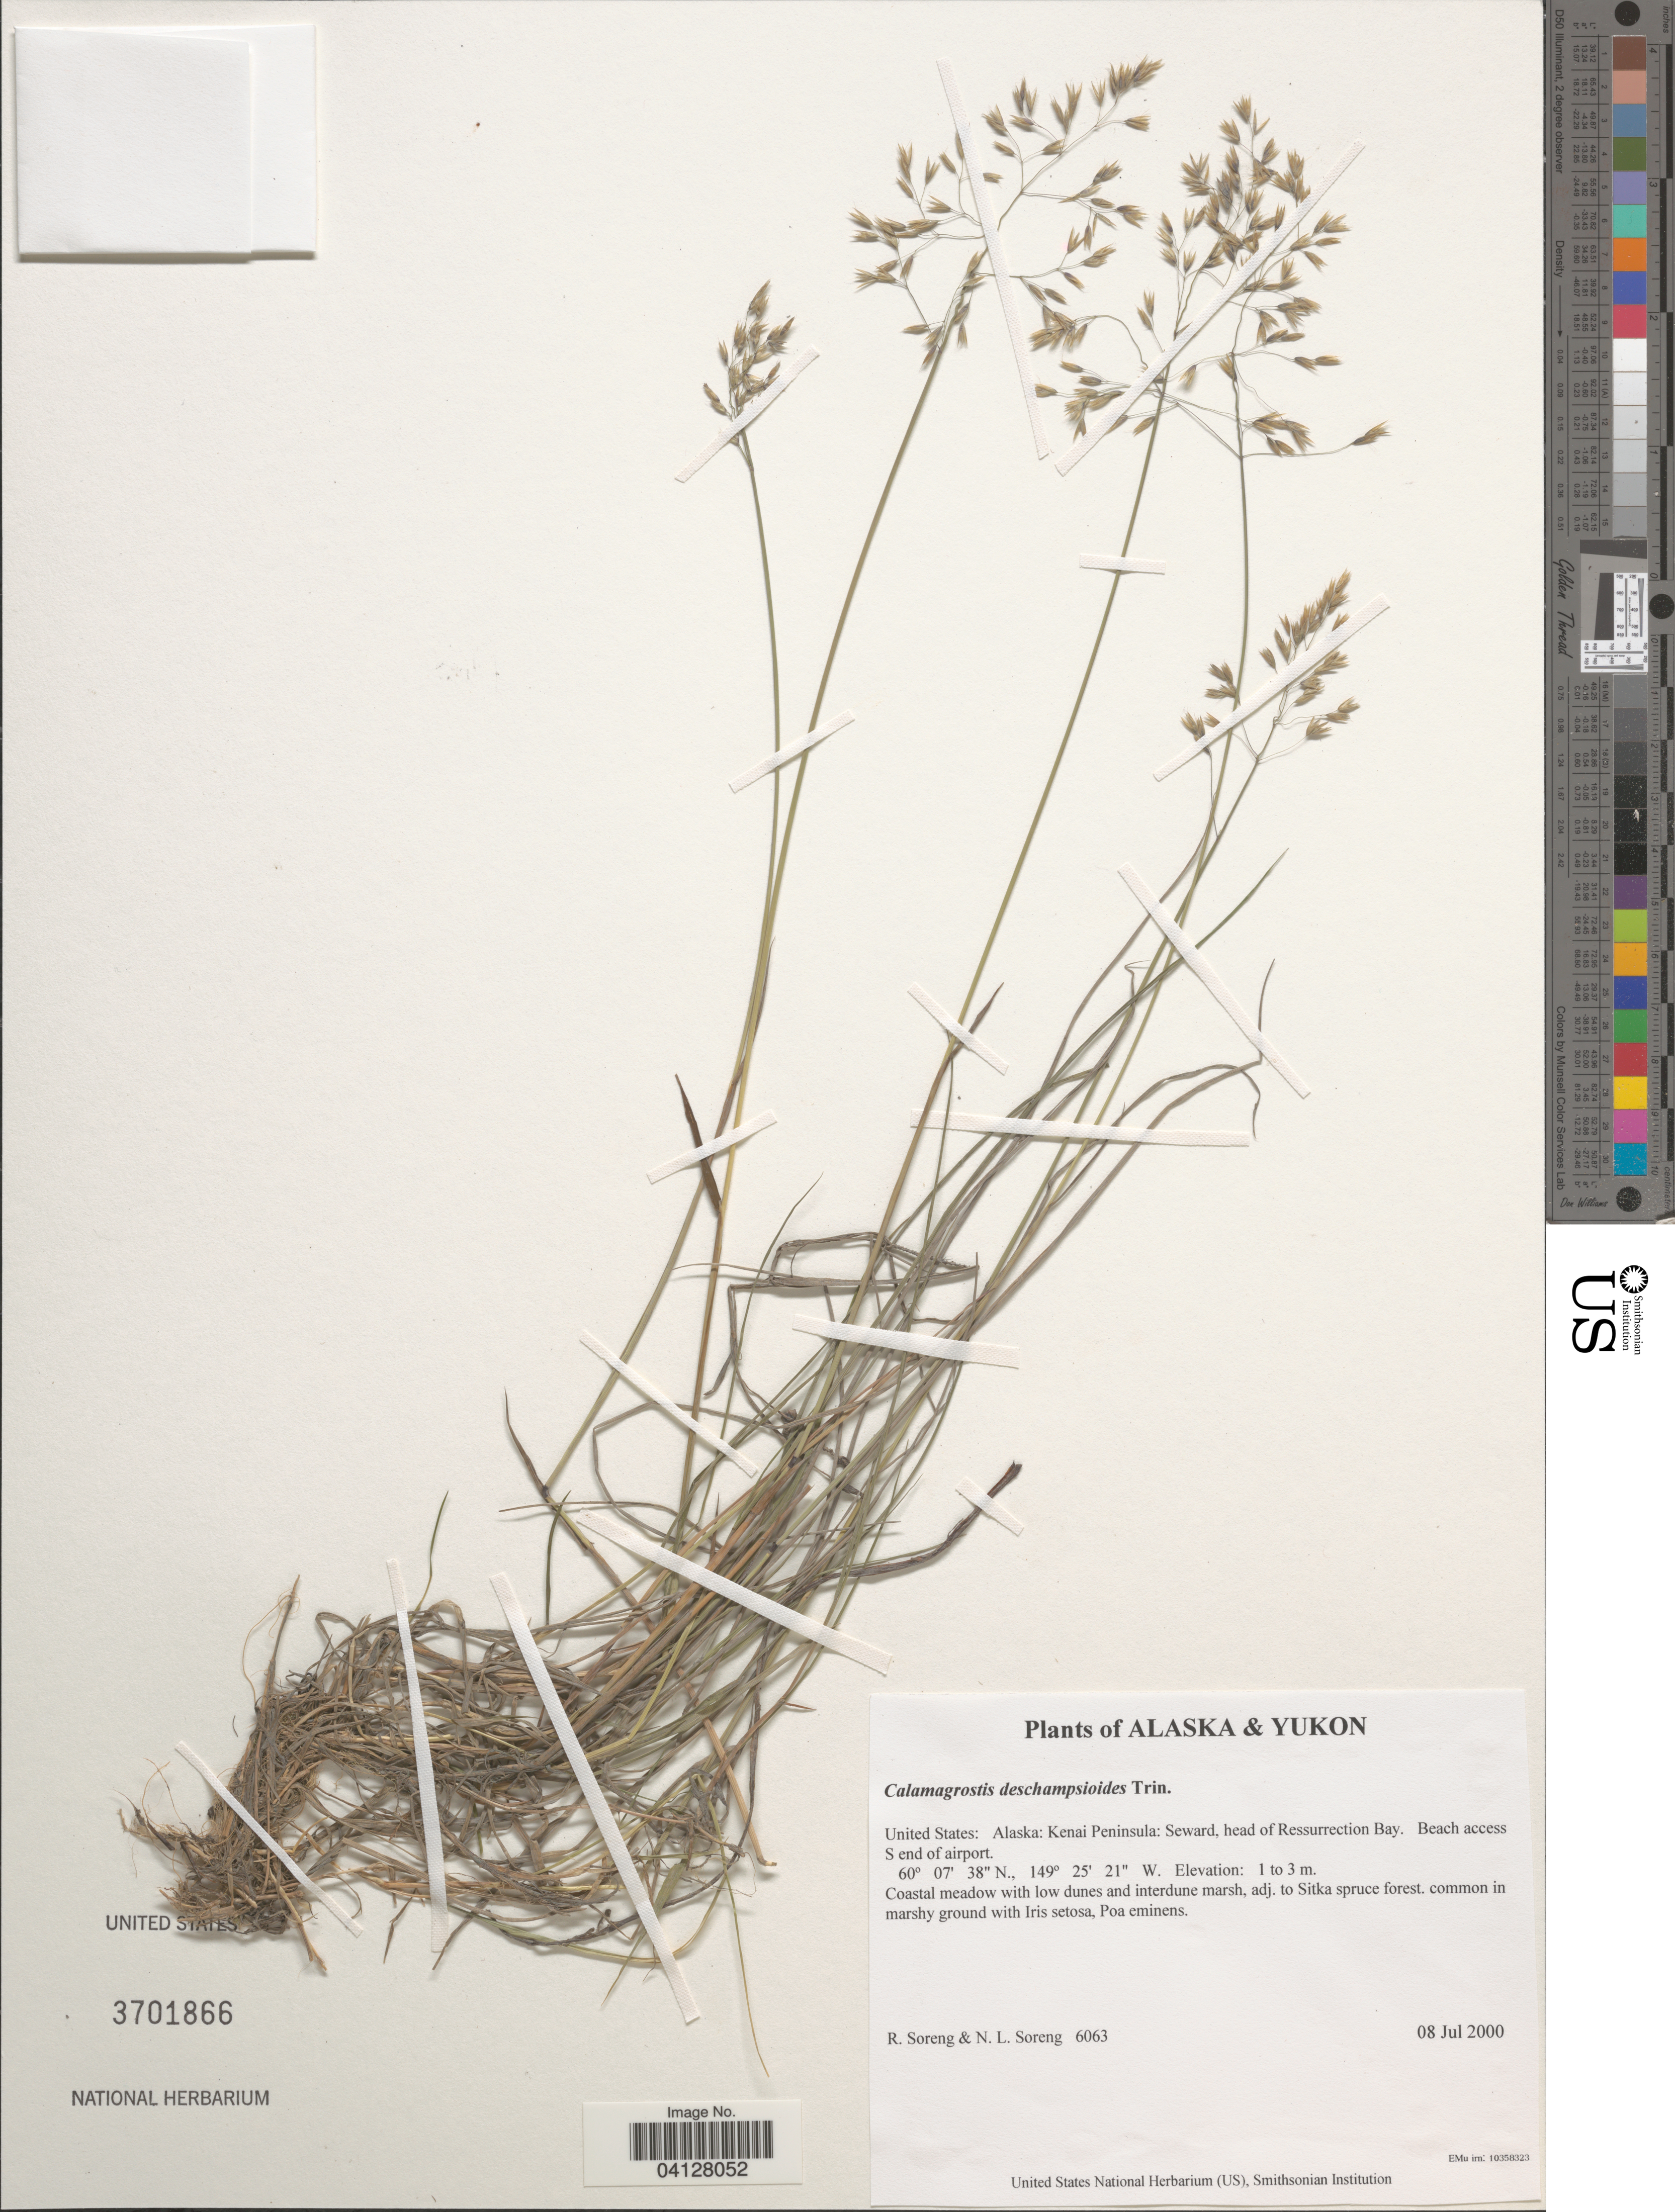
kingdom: Plantae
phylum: Tracheophyta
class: Liliopsida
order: Poales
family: Poaceae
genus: Calamagrostis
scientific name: Calamagrostis deschampsioides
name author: Trin.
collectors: R. J. Soreng & N. L. Soreng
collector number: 6063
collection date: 2000-07-08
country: United States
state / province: Alaska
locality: Kenai Peninsula: Seward, head of Resurrection Bay. Beach access S end of airport.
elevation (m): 1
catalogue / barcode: US 3701866